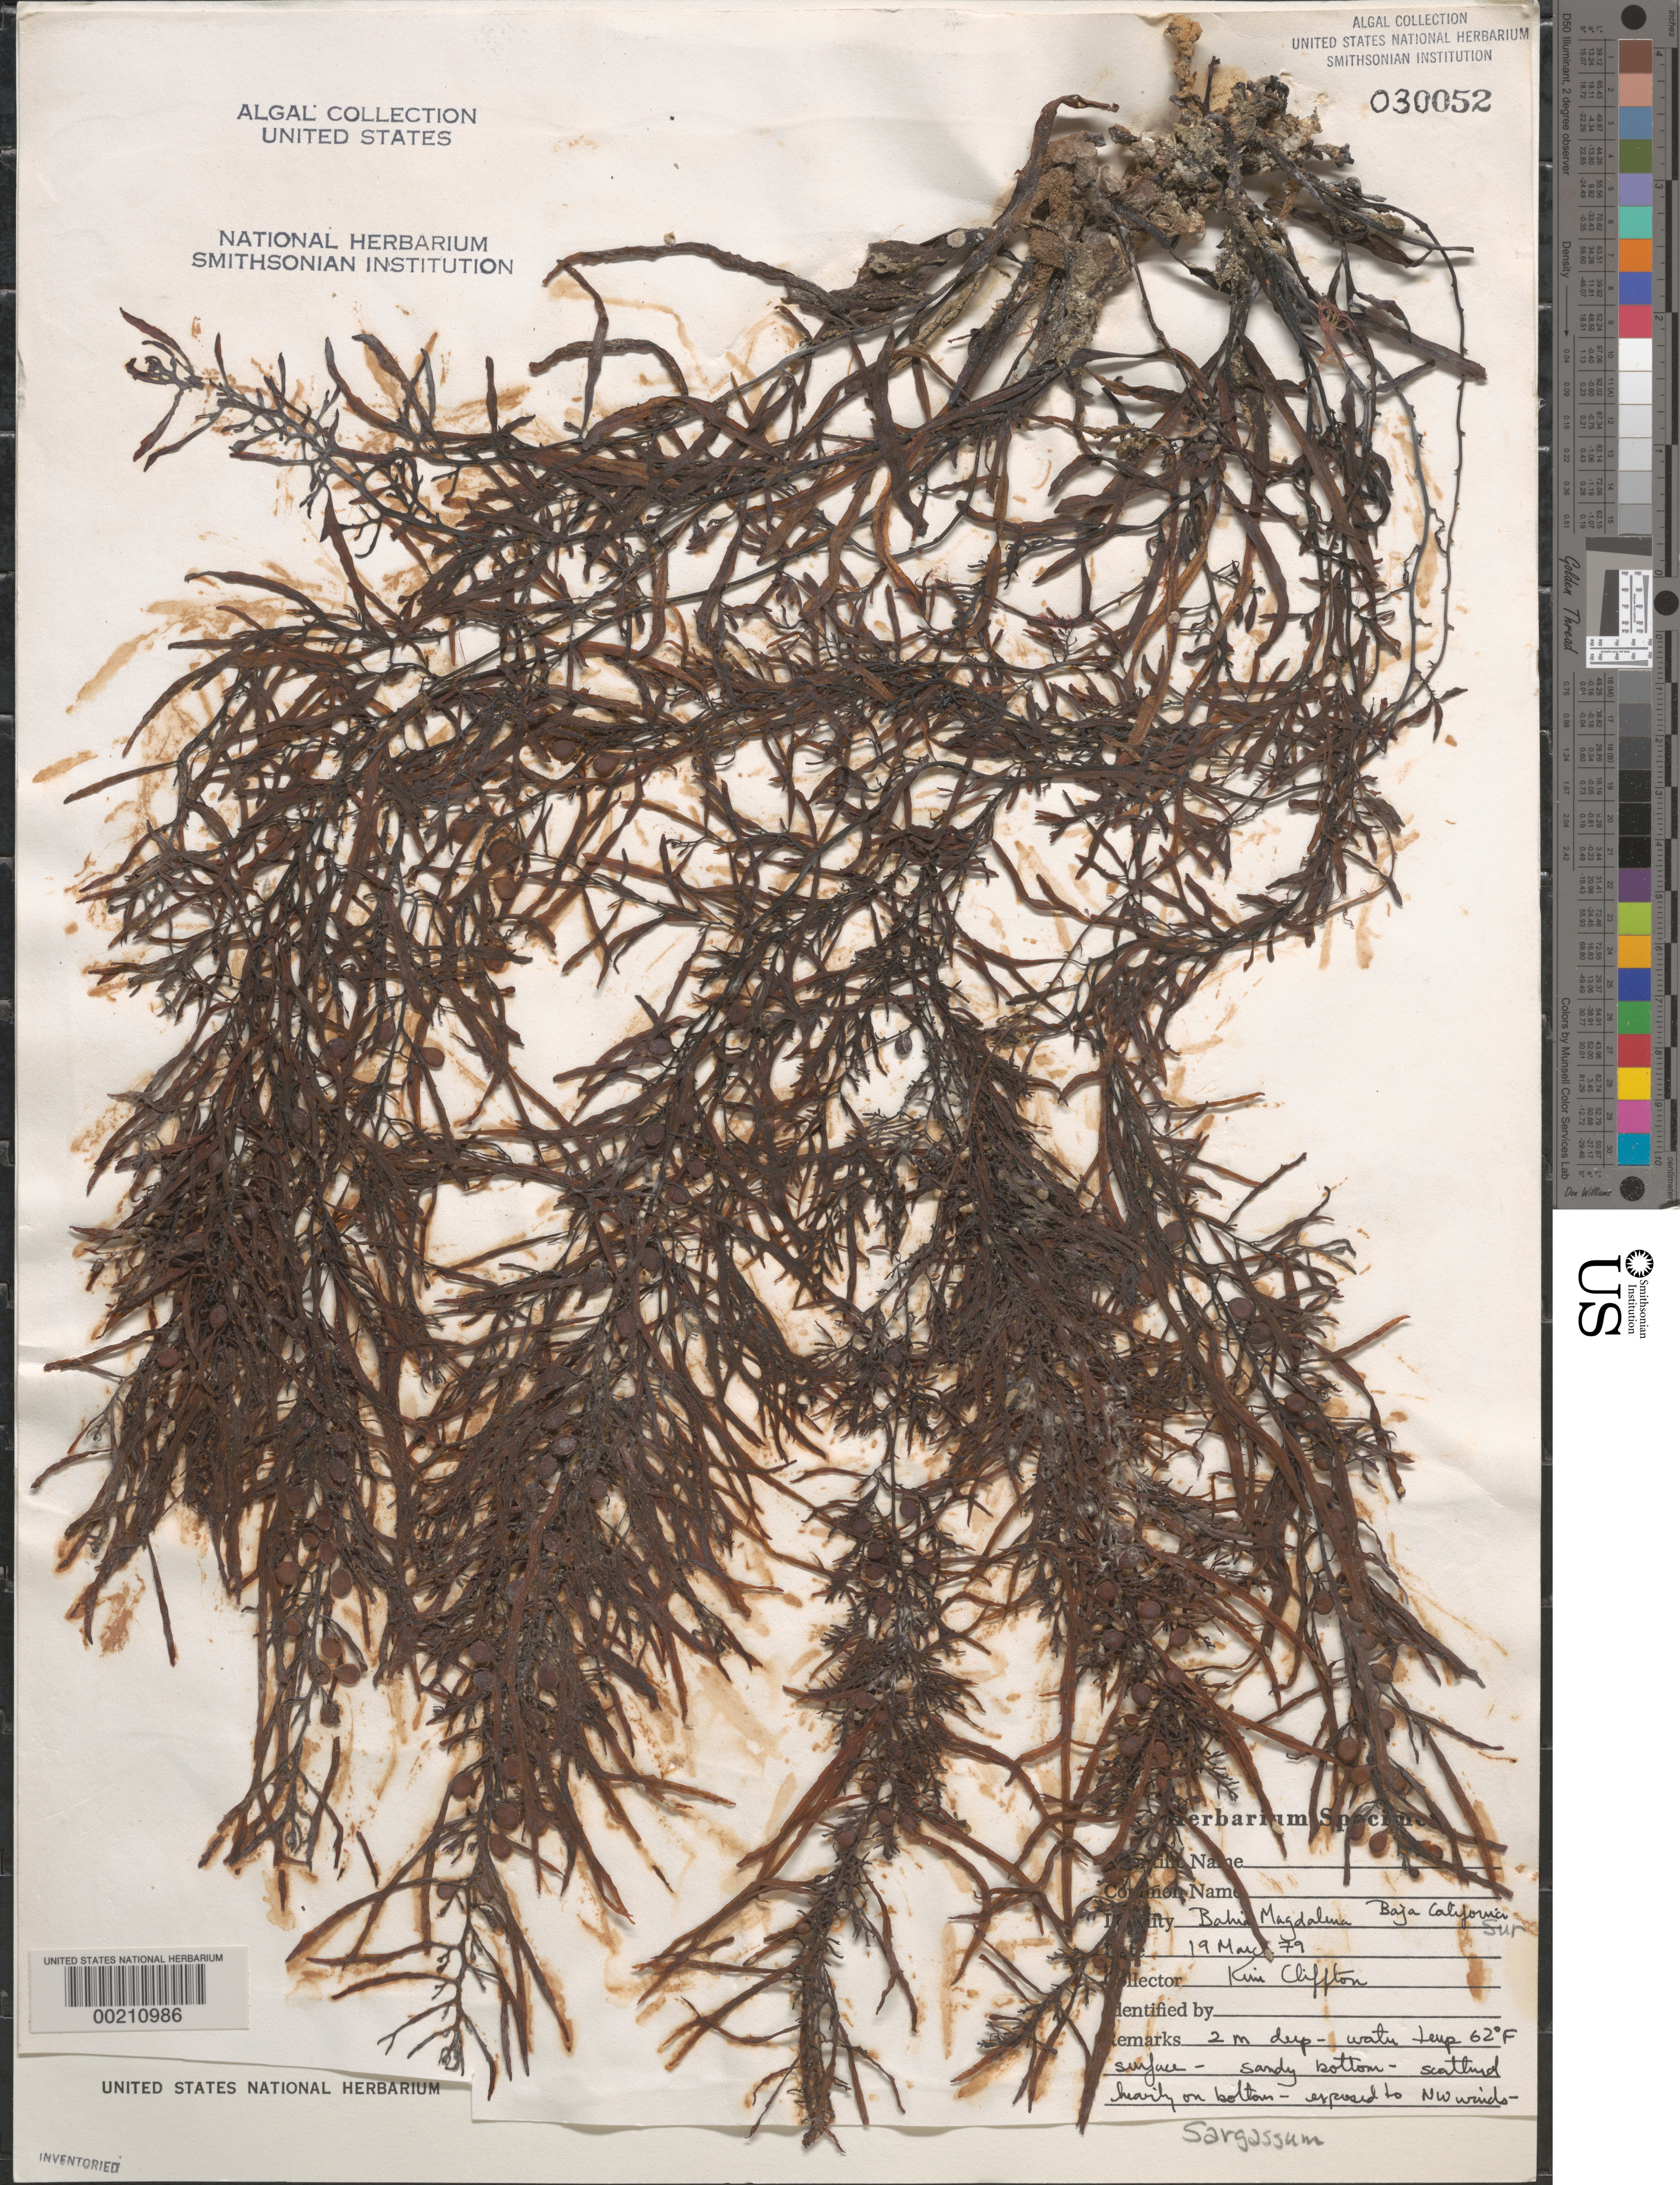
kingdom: Chromista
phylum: Ochrophyta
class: Phaeophyceae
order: Fucales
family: Sargassaceae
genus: Sargassum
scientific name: Sargassum sp.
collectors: K. Cliffton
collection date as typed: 19 Mar 1979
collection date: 1979-03-19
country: Mexico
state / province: Baja California Sur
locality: Bahia Magdalena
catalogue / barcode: US 30052